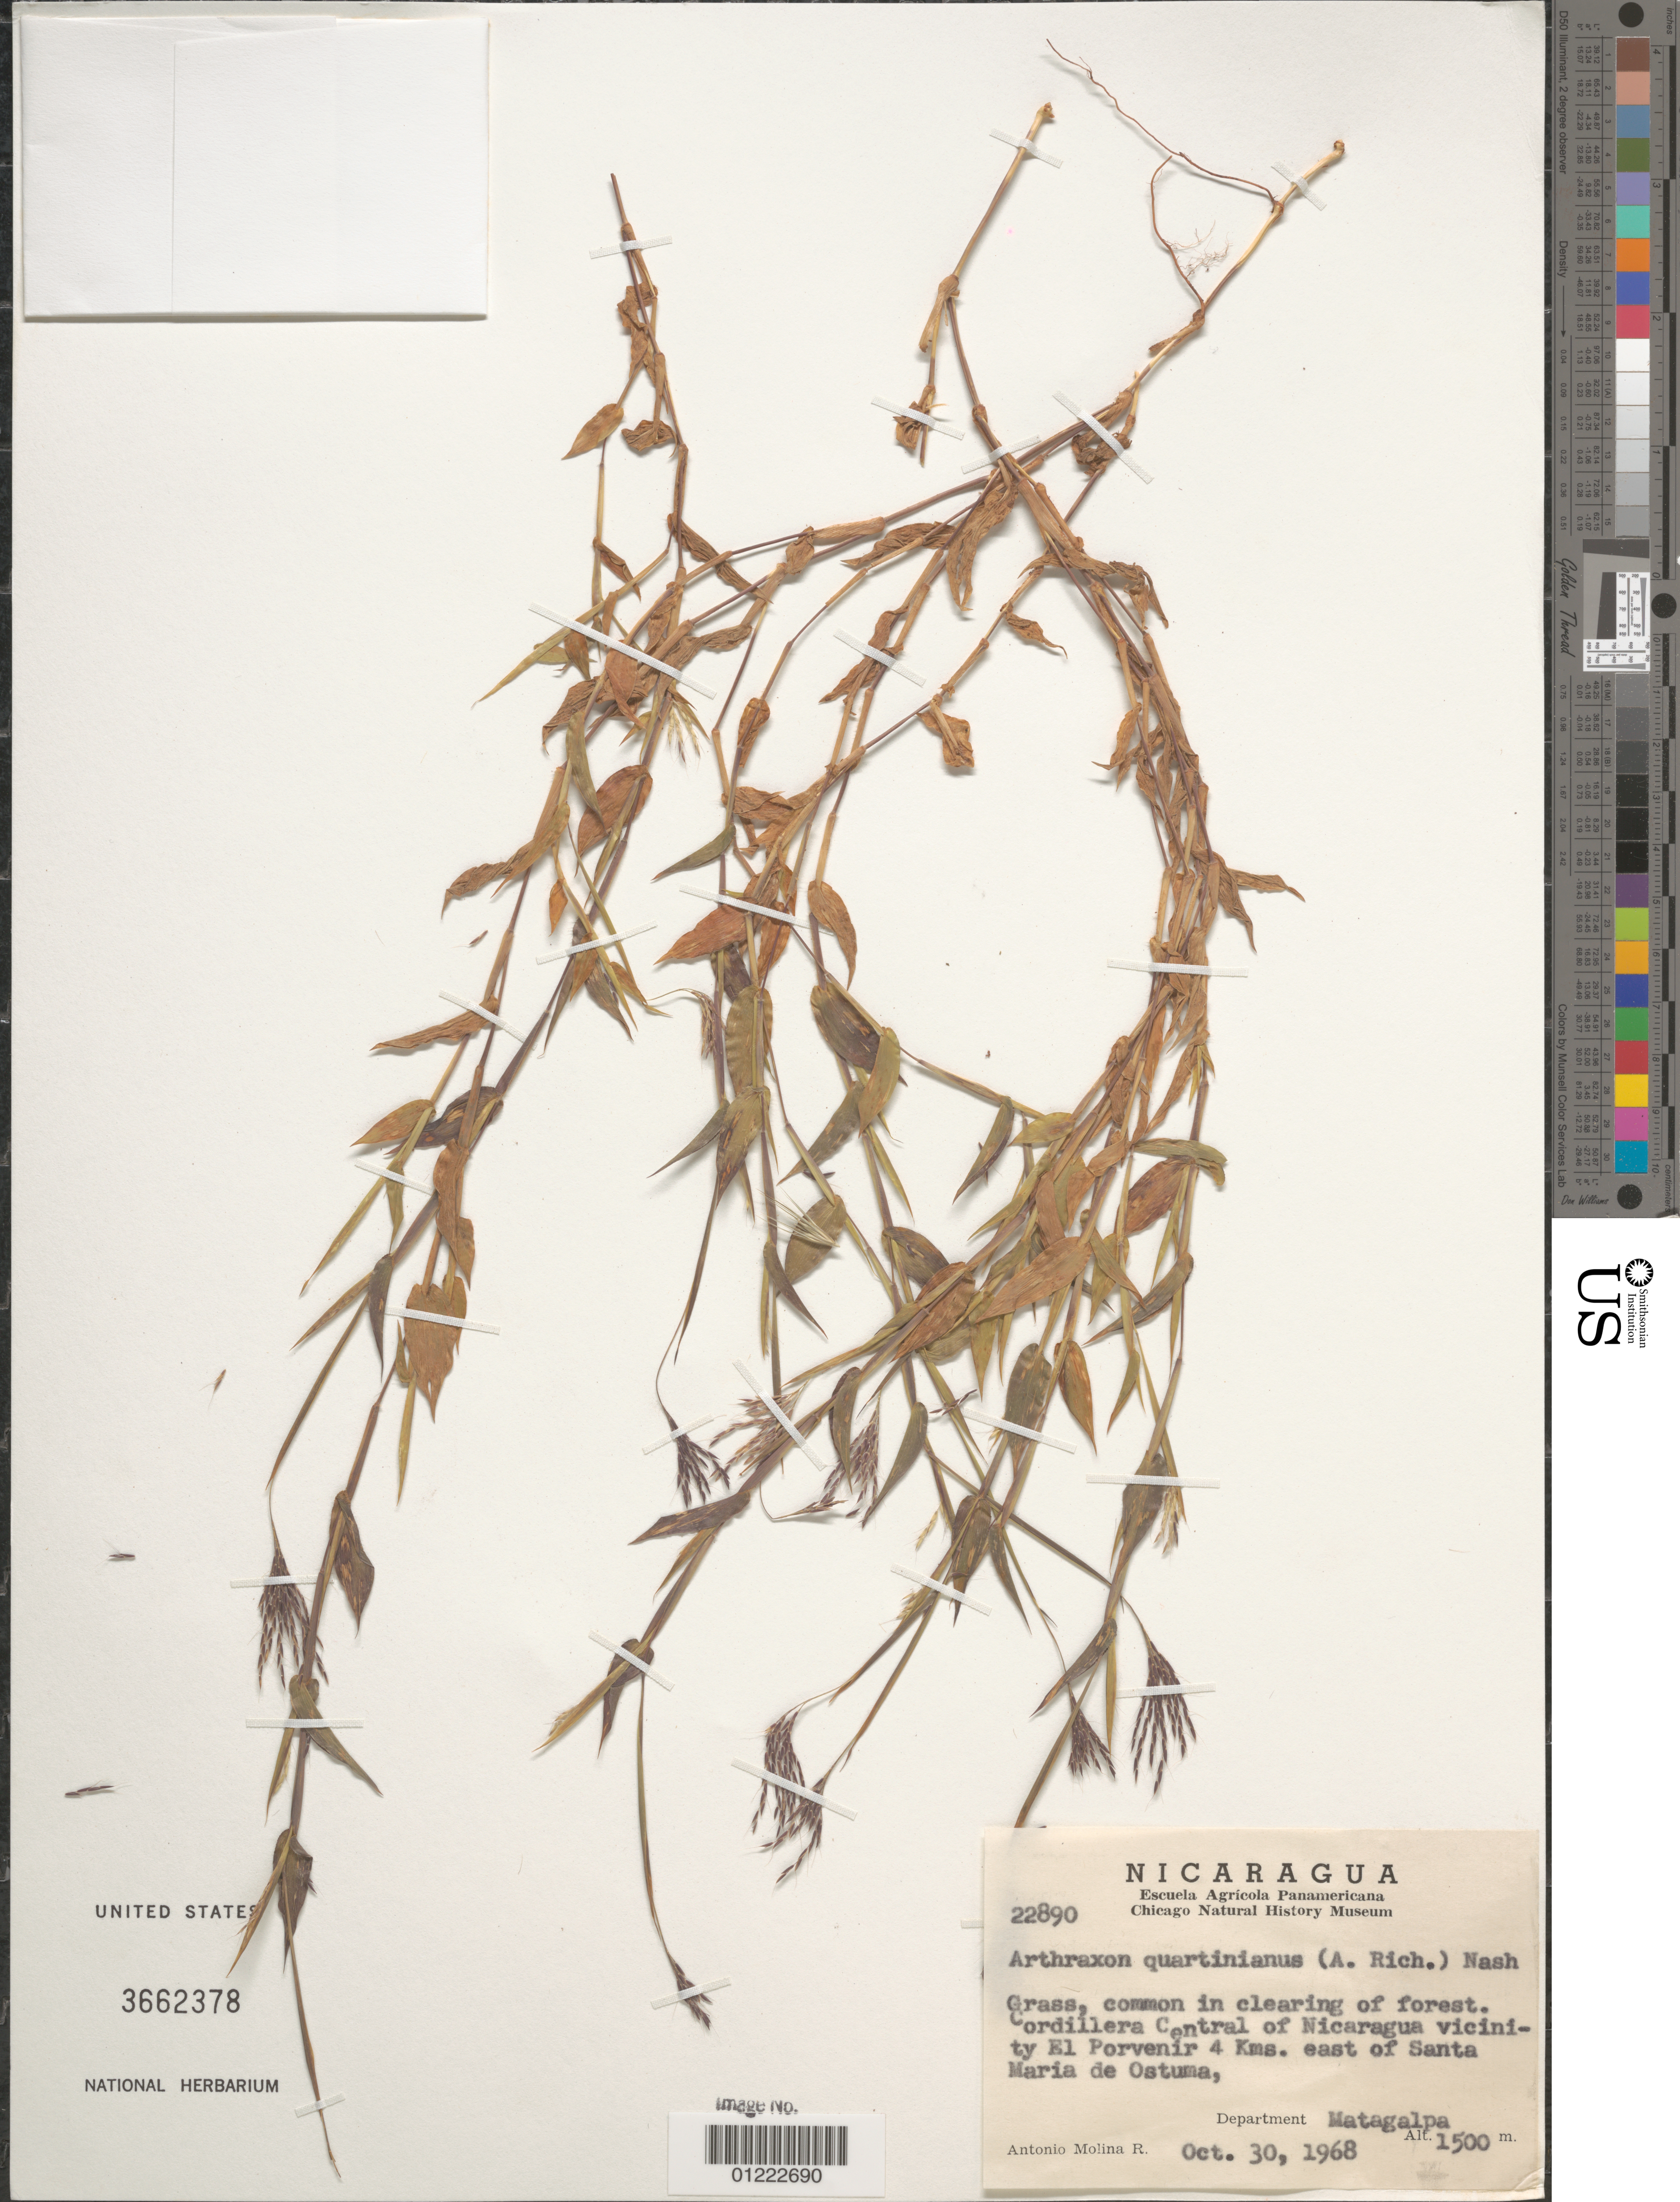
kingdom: Plantae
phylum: Tracheophyta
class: Liliopsida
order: Poales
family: Poaceae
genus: Arthraxon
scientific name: Arthraxon hispidus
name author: (Thunb.) Makino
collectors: A. Molina R.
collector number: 1968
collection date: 1968-10-30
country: Nicaragua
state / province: Matagalpa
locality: Cordillera Central of Nicaragua vicinity El Porvenir 4 Kms. east of Santa Maria de Ostuma.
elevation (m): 1500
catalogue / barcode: US 3662378